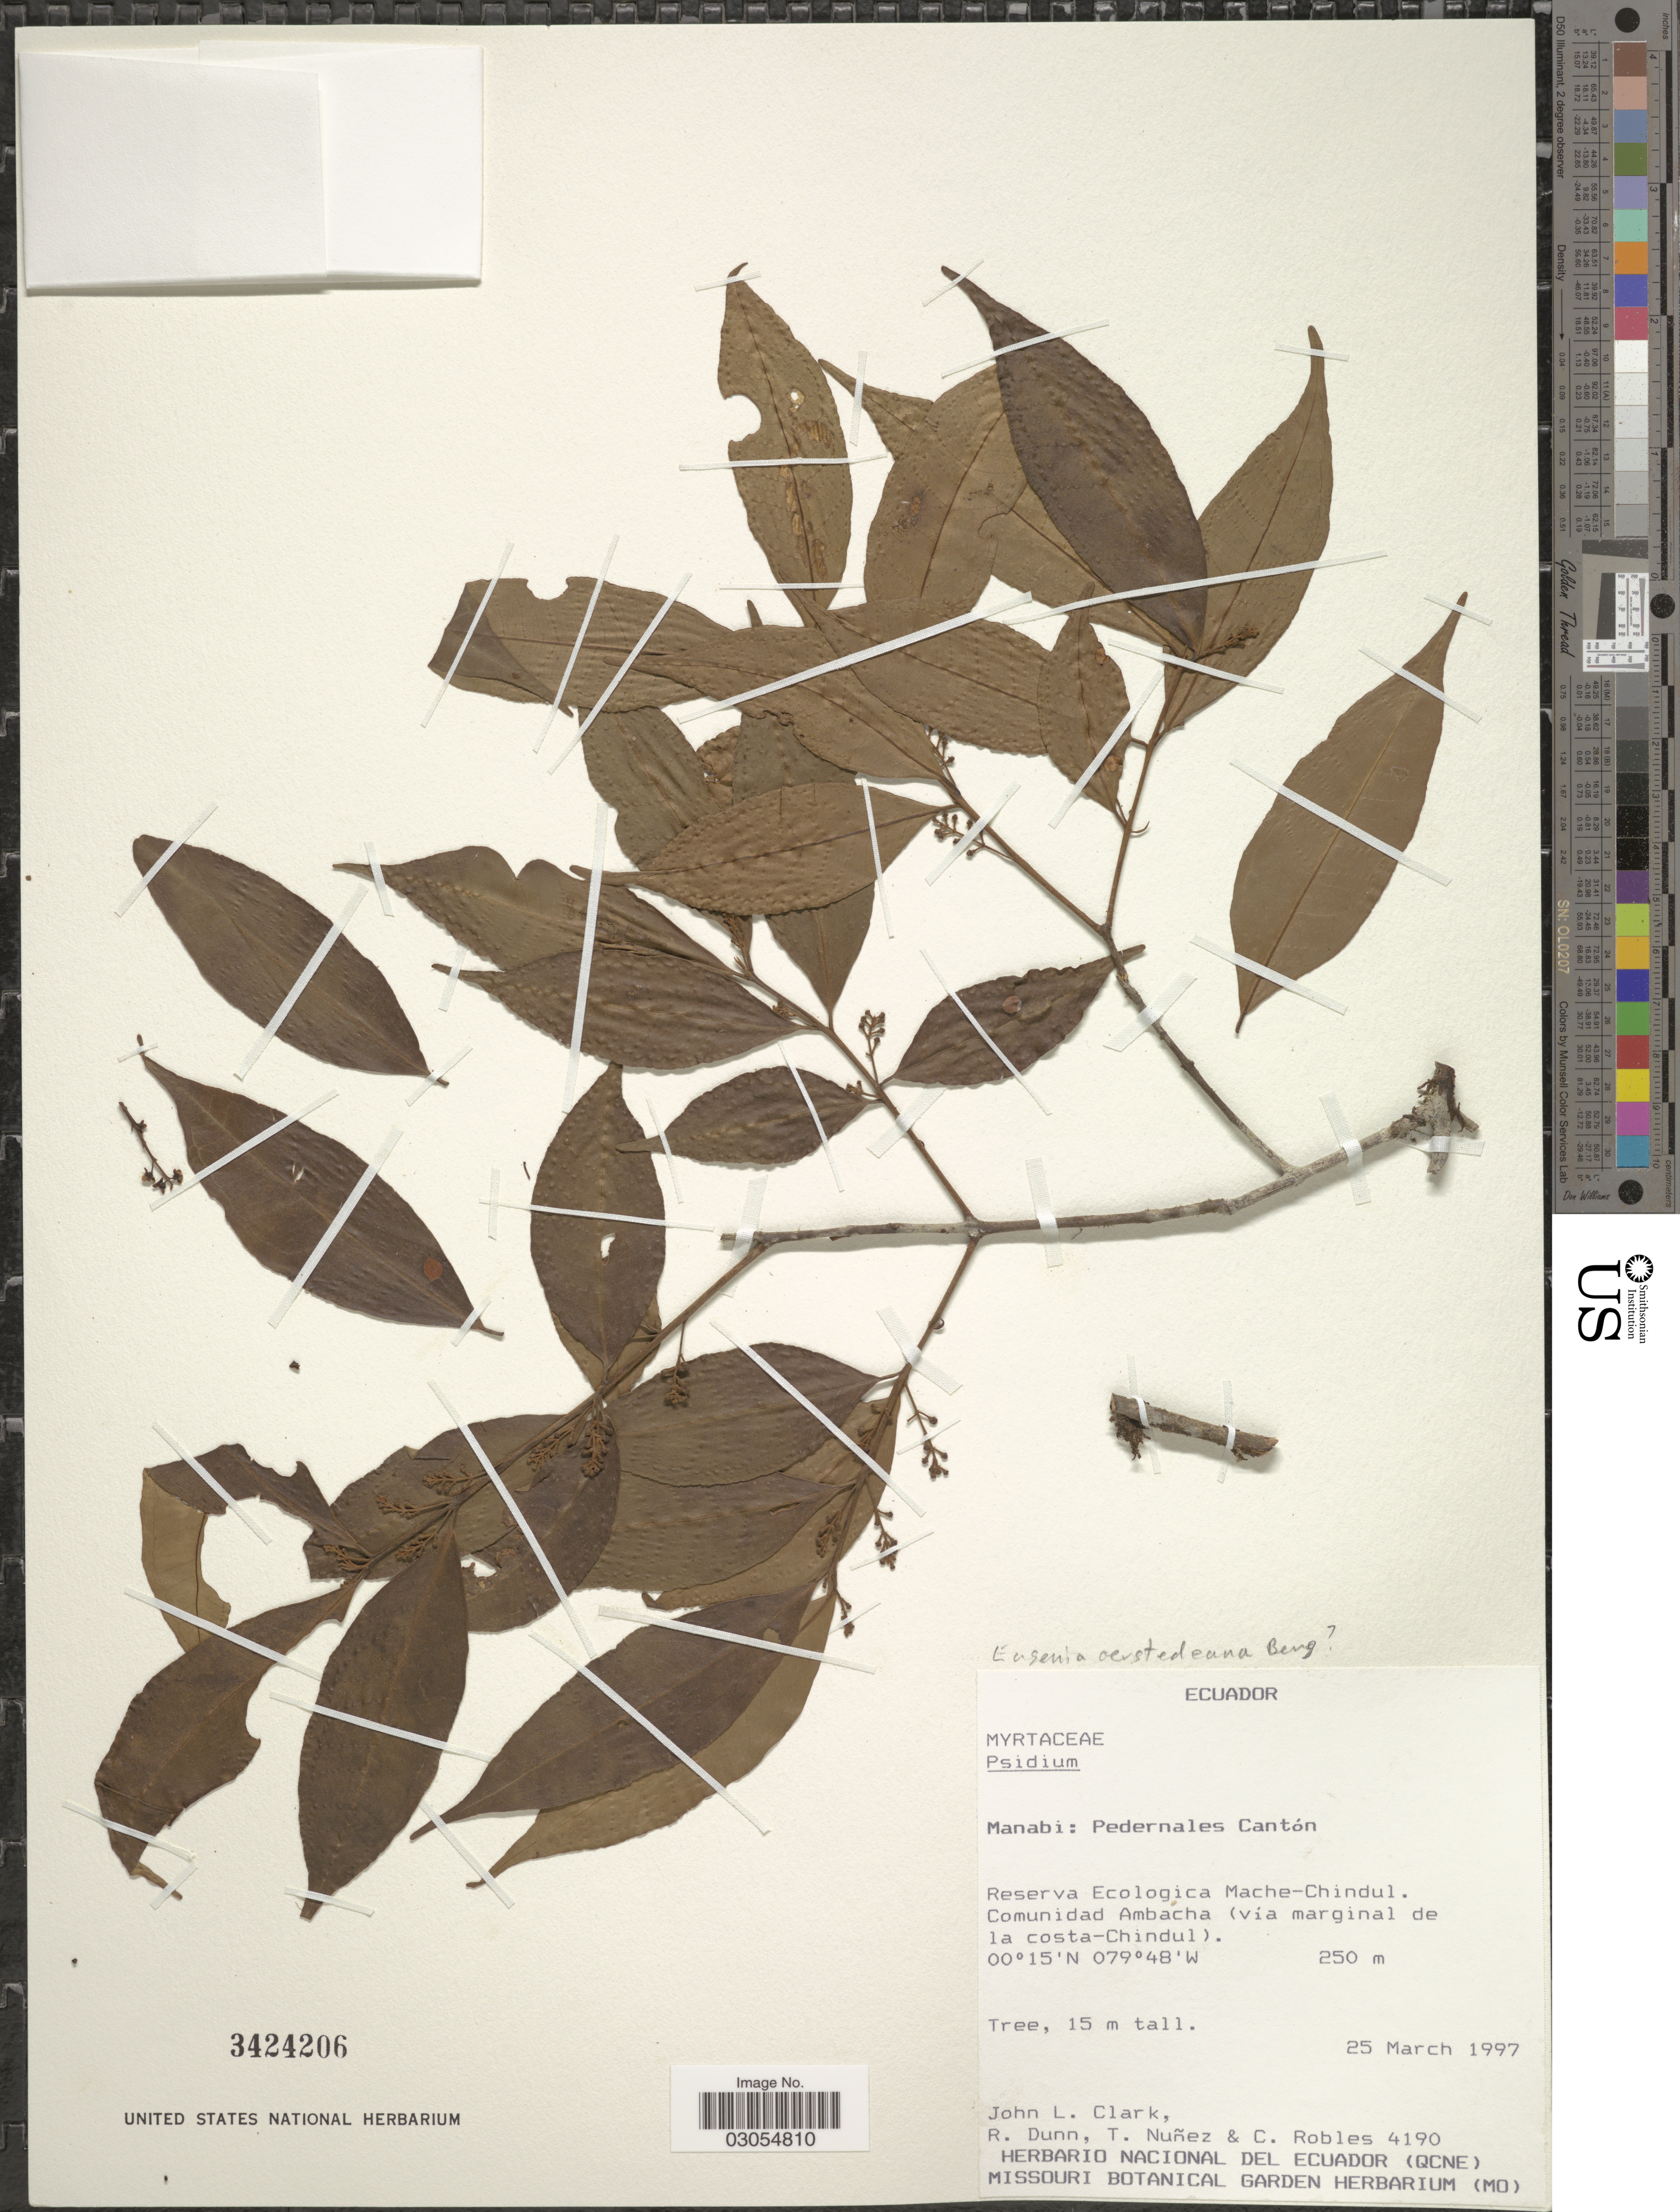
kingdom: Plantae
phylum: Tracheophyta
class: Magnoliopsida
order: Myrtales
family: Myrtaceae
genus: Eugenia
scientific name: Eugenia oerstediana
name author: O. Berg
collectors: J. L. Clark, R. Dunn, T. Núñez & C. Robles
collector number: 4190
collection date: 1997-03-25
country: Ecuador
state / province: Manabí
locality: Pedernales Cantón. Reserva Ecologica Mache-Chindul. Comunidad Ambacha (vía marginal de la costa-Chindul).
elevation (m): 250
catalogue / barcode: US 3424206